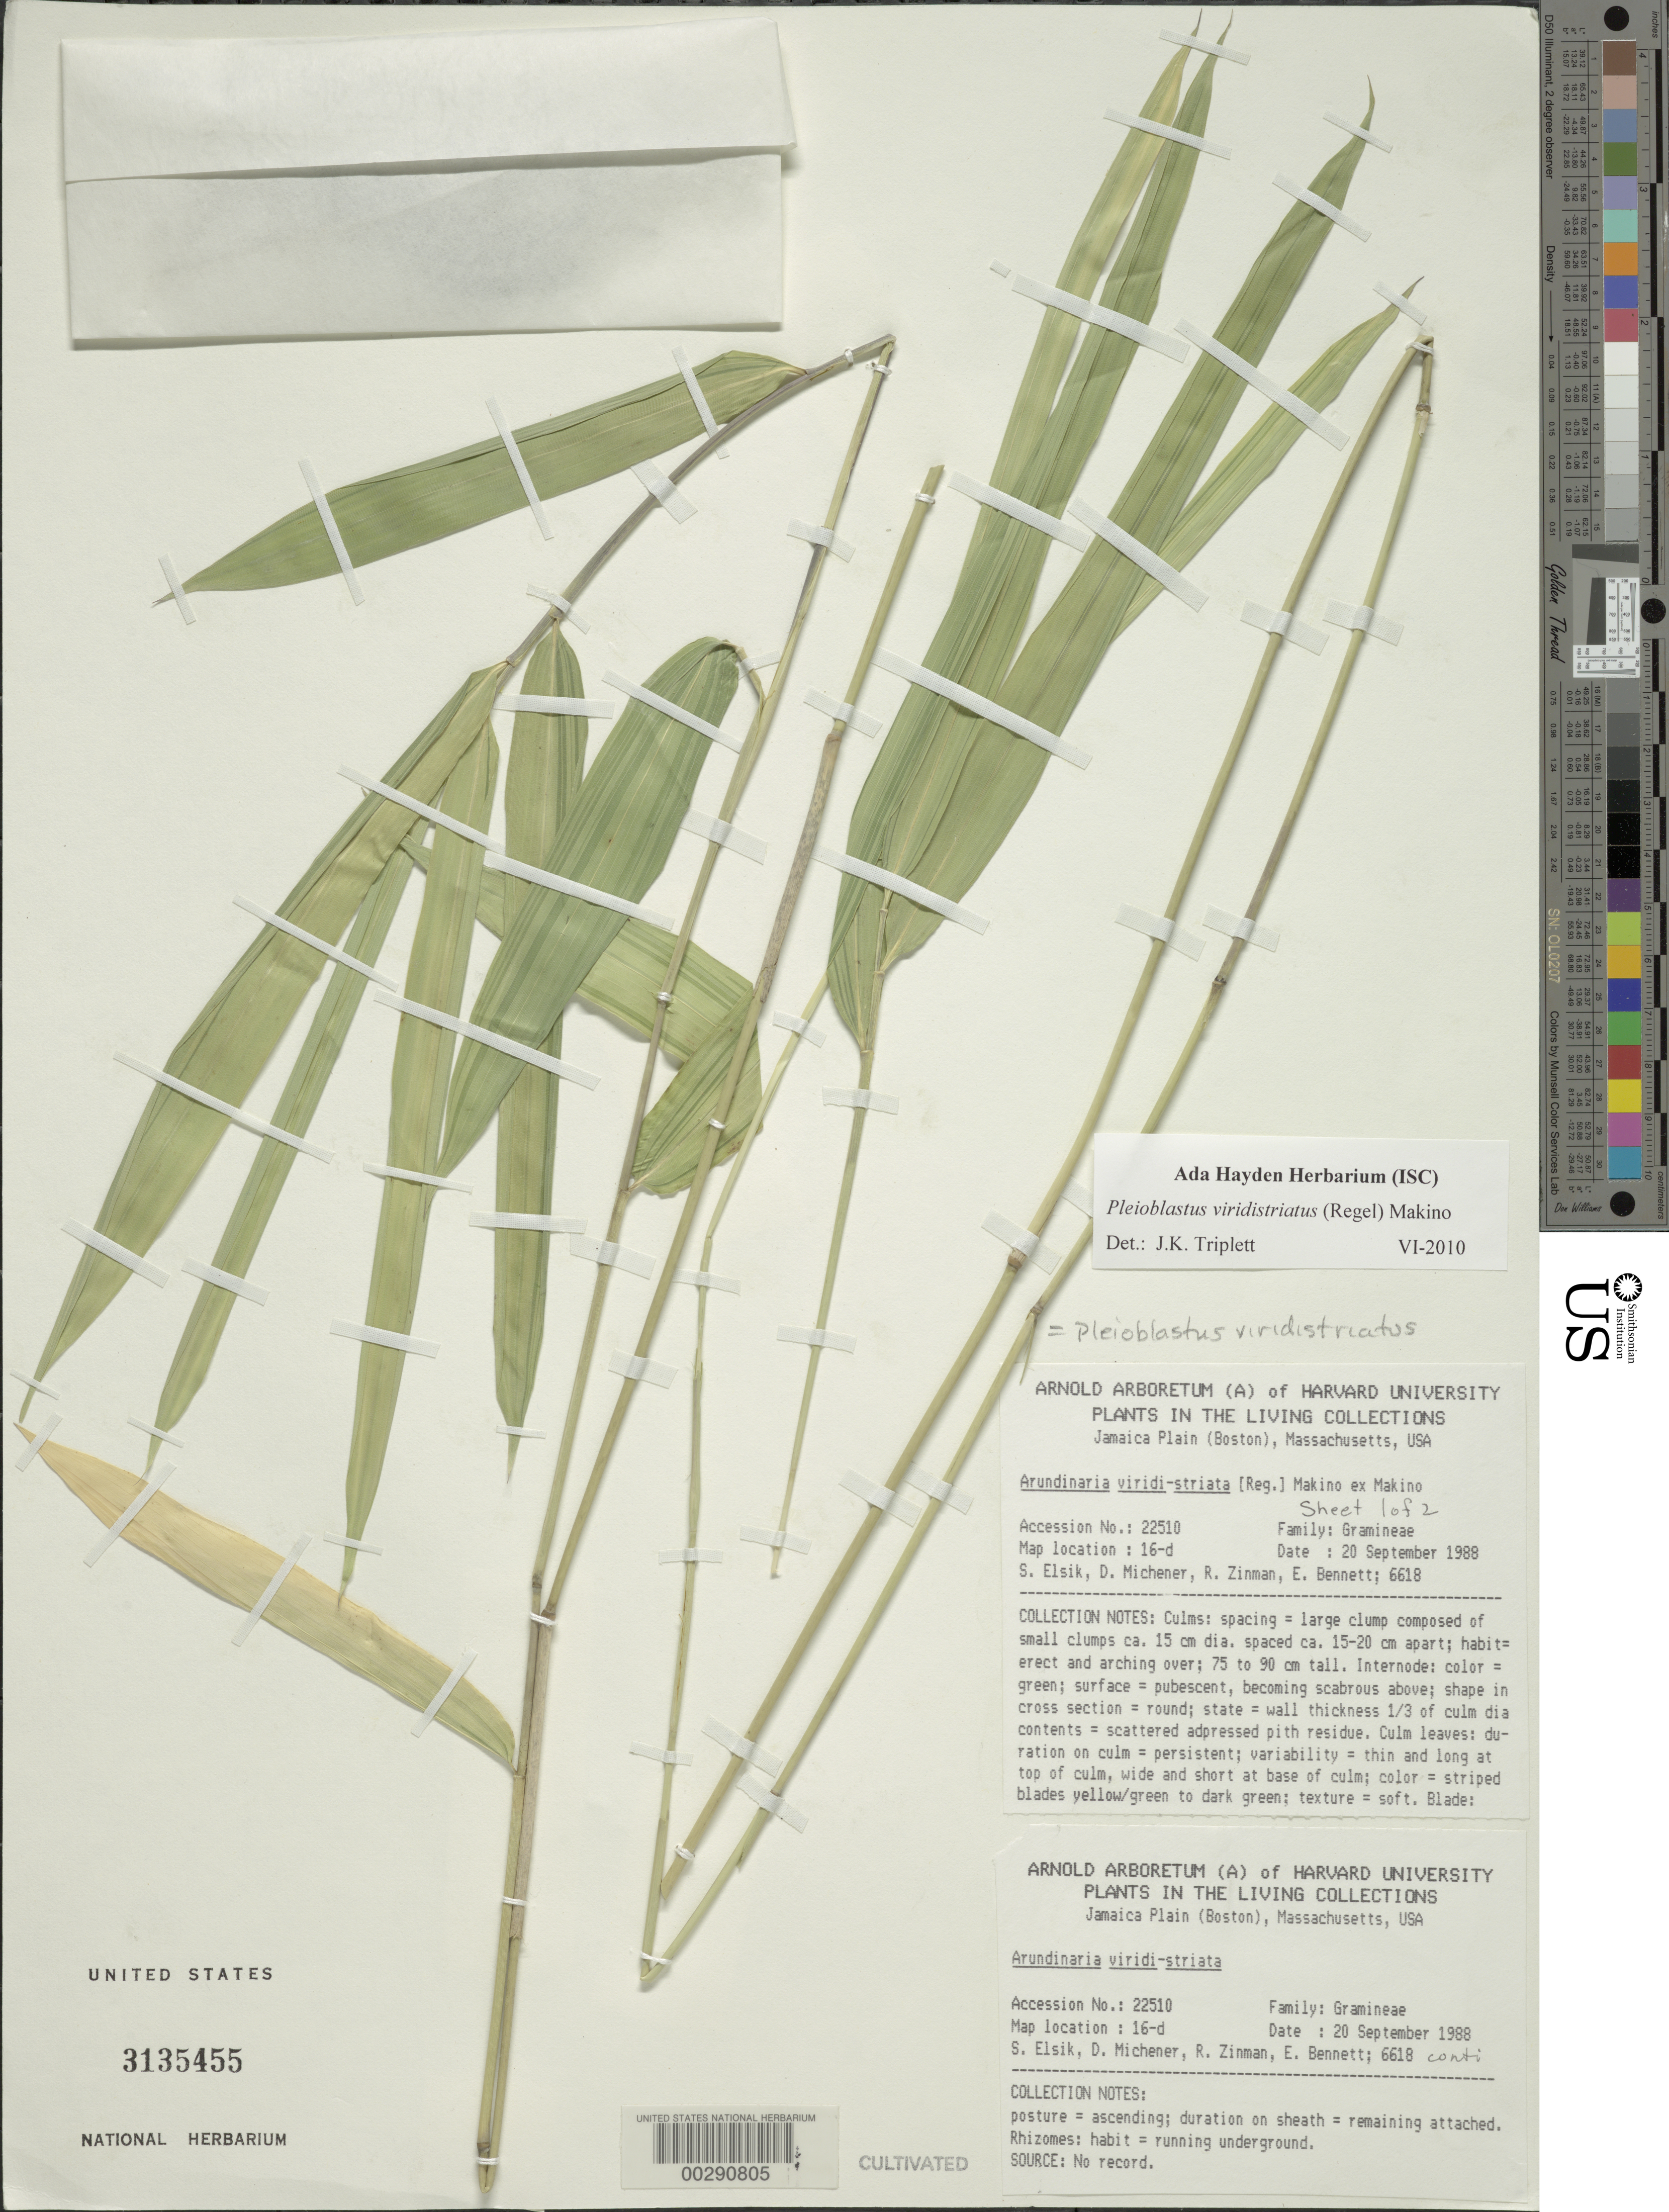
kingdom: Plantae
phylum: Tracheophyta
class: Liliopsida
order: Poales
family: Poaceae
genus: Pleioblastus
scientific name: Pleioblastus viridistriatus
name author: (Regel) Makino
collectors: S. Elsik, D. Michener, R. Zinman & E. Bennett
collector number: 6618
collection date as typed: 20 Sep 1988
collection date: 1988-09-20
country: United States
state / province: Florida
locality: Southern Florida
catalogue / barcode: US 3135455